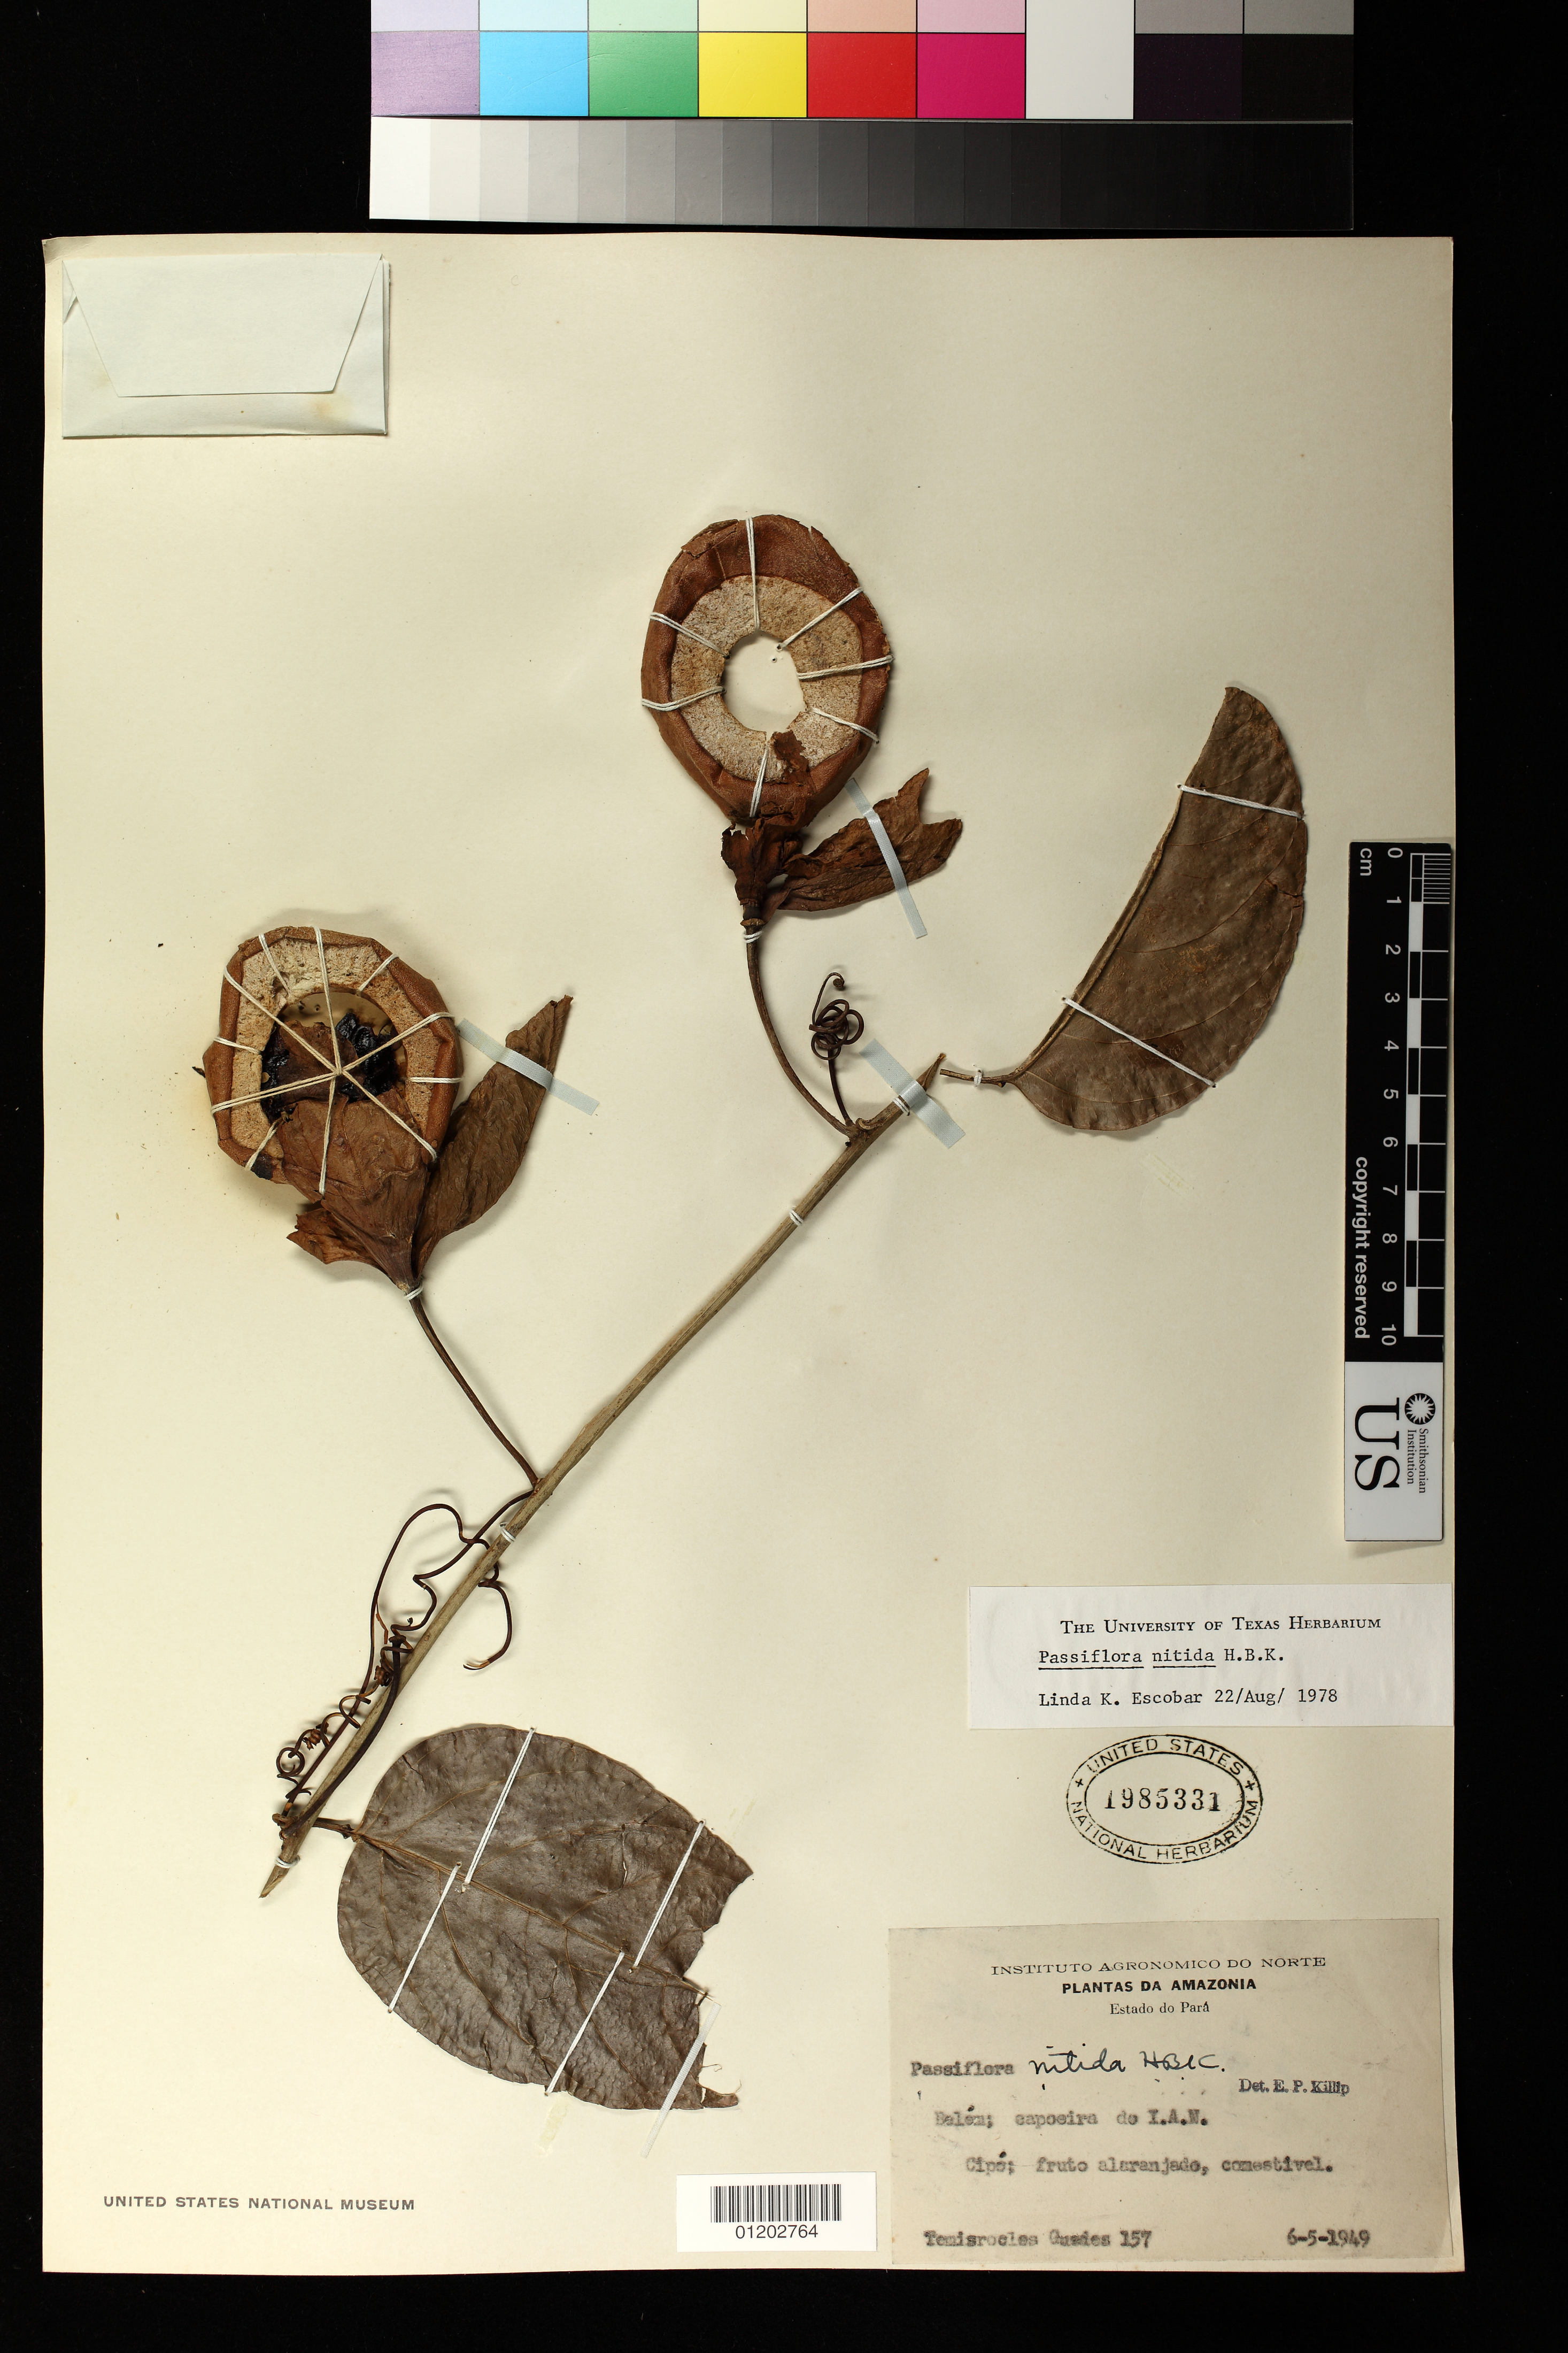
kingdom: Plantae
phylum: Tracheophyta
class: Magnoliopsida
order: Malpighiales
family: Passifloraceae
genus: Passiflora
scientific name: Passiflora nitida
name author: Kunth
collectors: T. Gusies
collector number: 157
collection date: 1949-06-05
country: Brazil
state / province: Pará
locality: Belem; capoeira do I.A.N.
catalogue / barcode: US 1985331